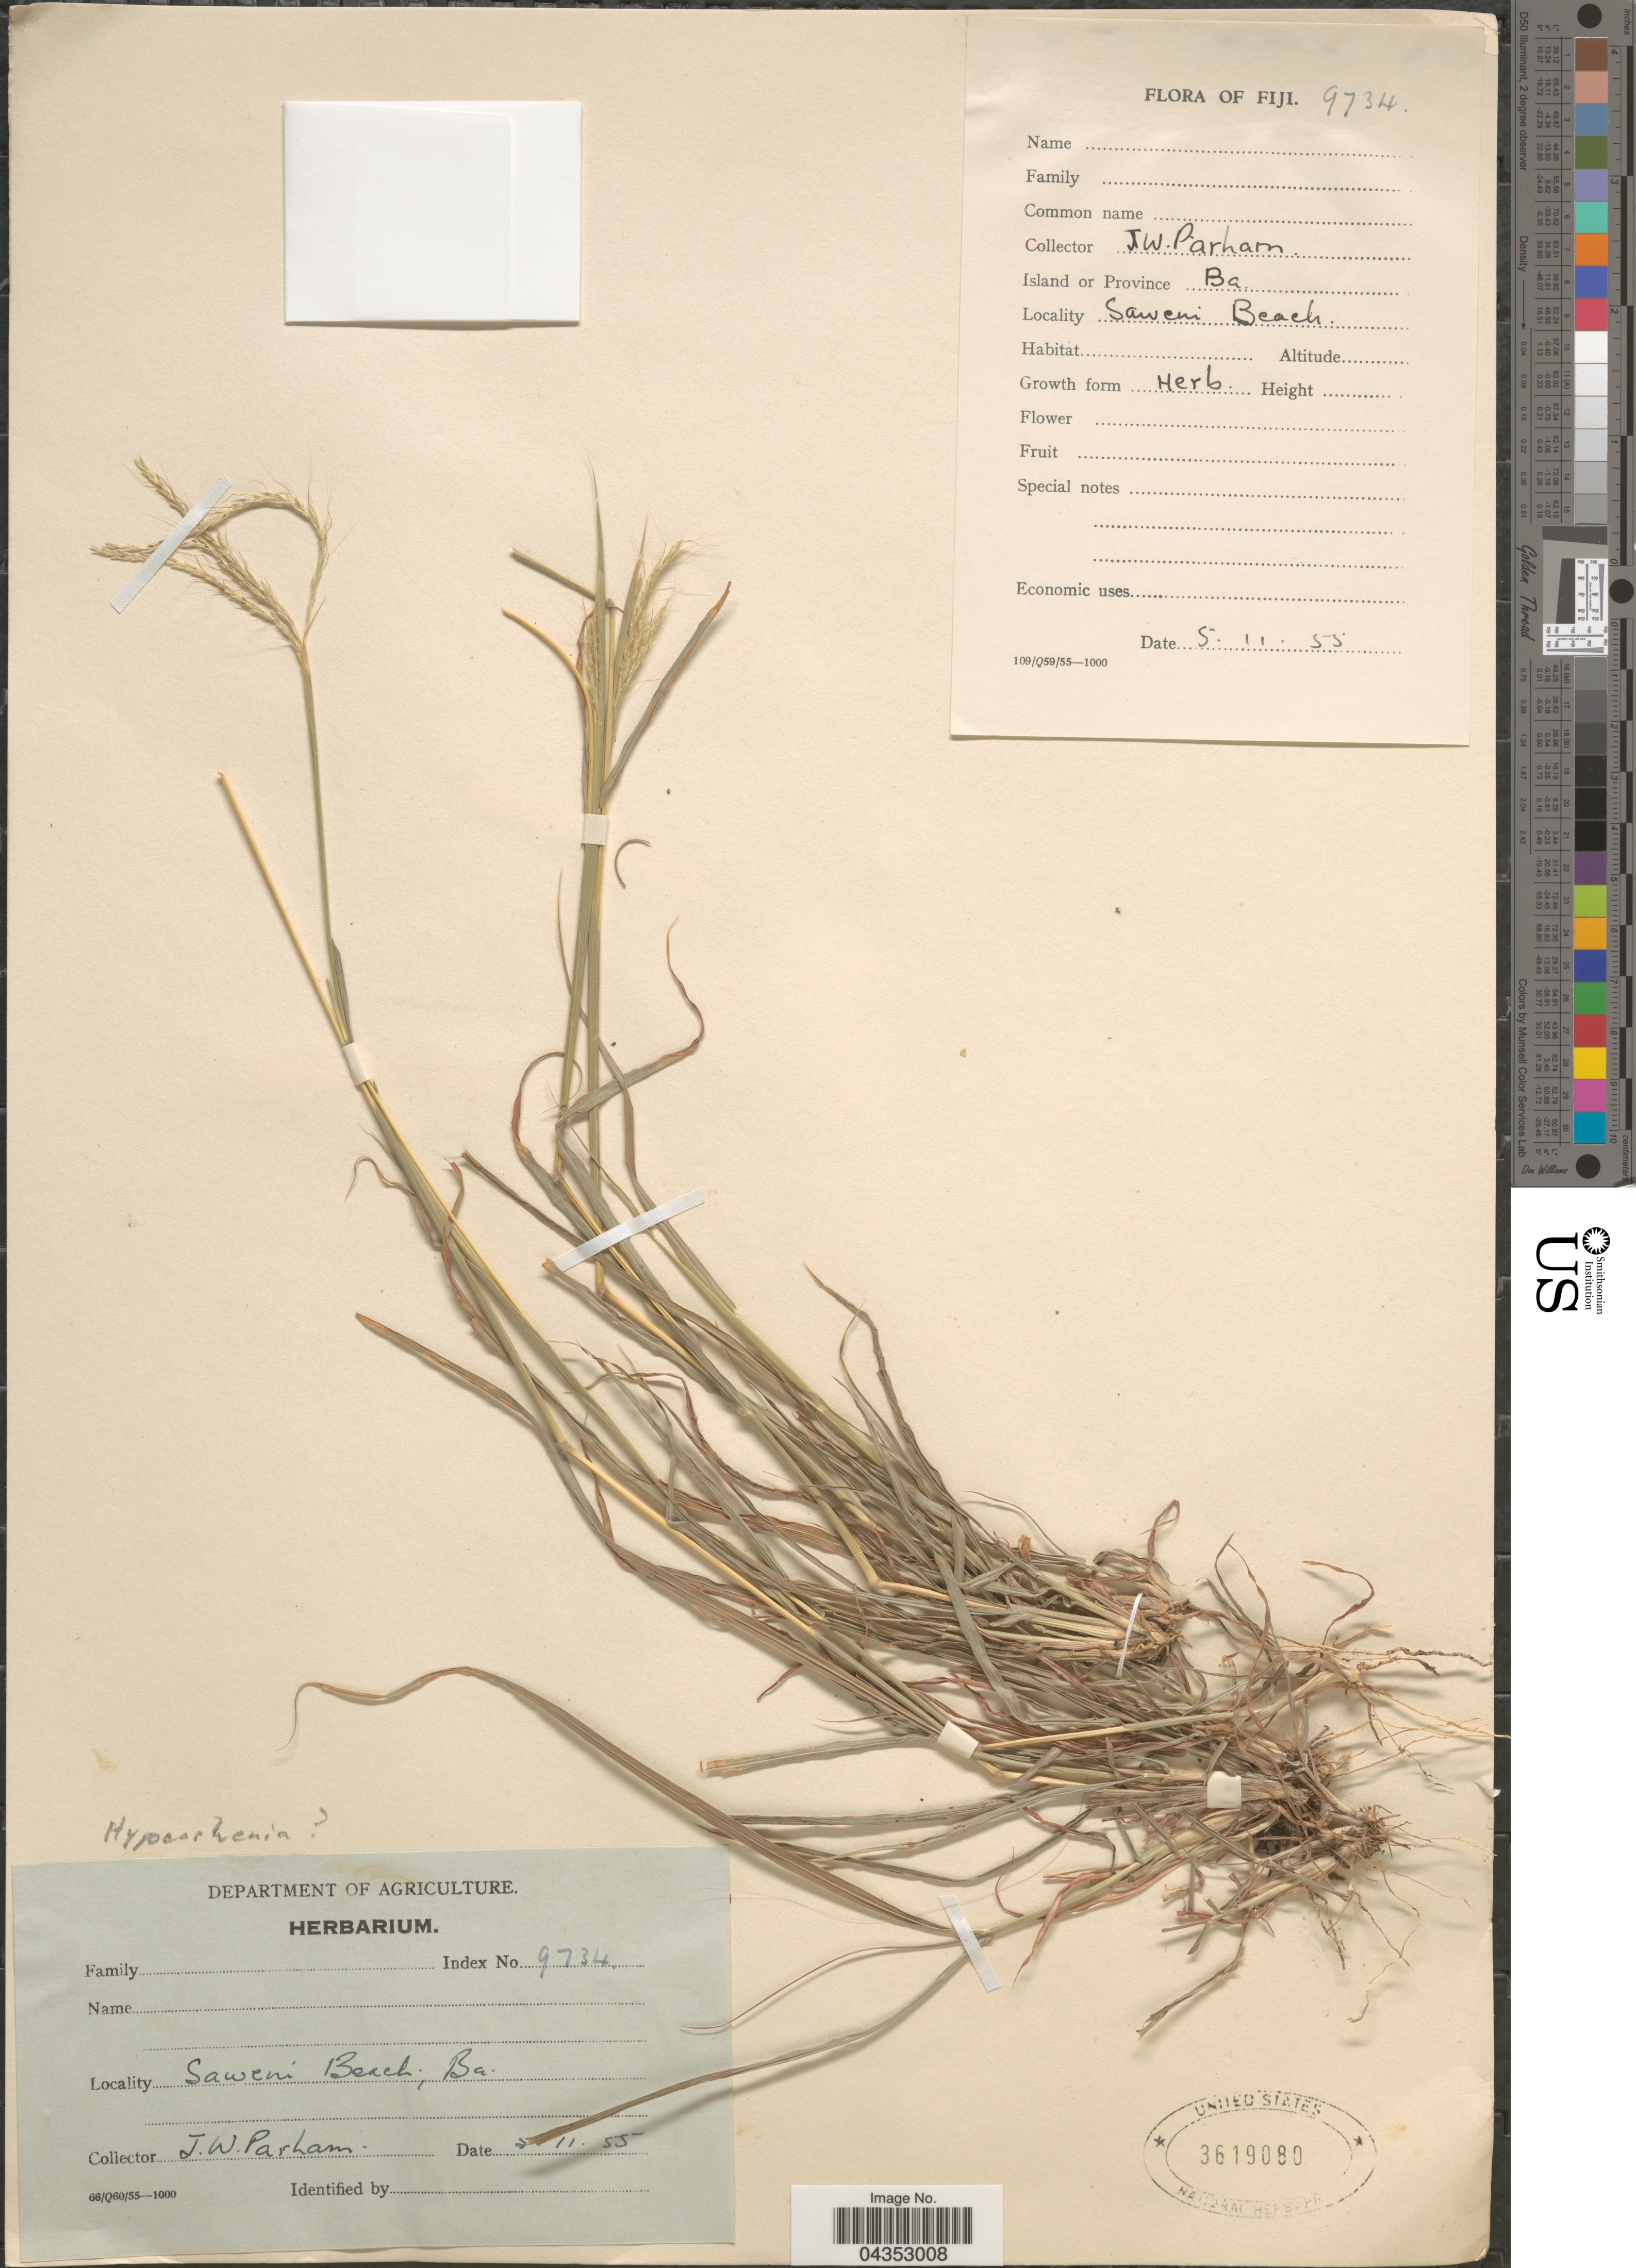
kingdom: Plantae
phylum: Tracheophyta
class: Liliopsida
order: Poales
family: Poaceae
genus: Hyparrhenia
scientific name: Hyparrhenia sp.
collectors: J. Parham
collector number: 9734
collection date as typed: Transcribed d/m/y: 5/11/55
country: Fiji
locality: Ba. Saweni Beach.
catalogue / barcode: US 3619080